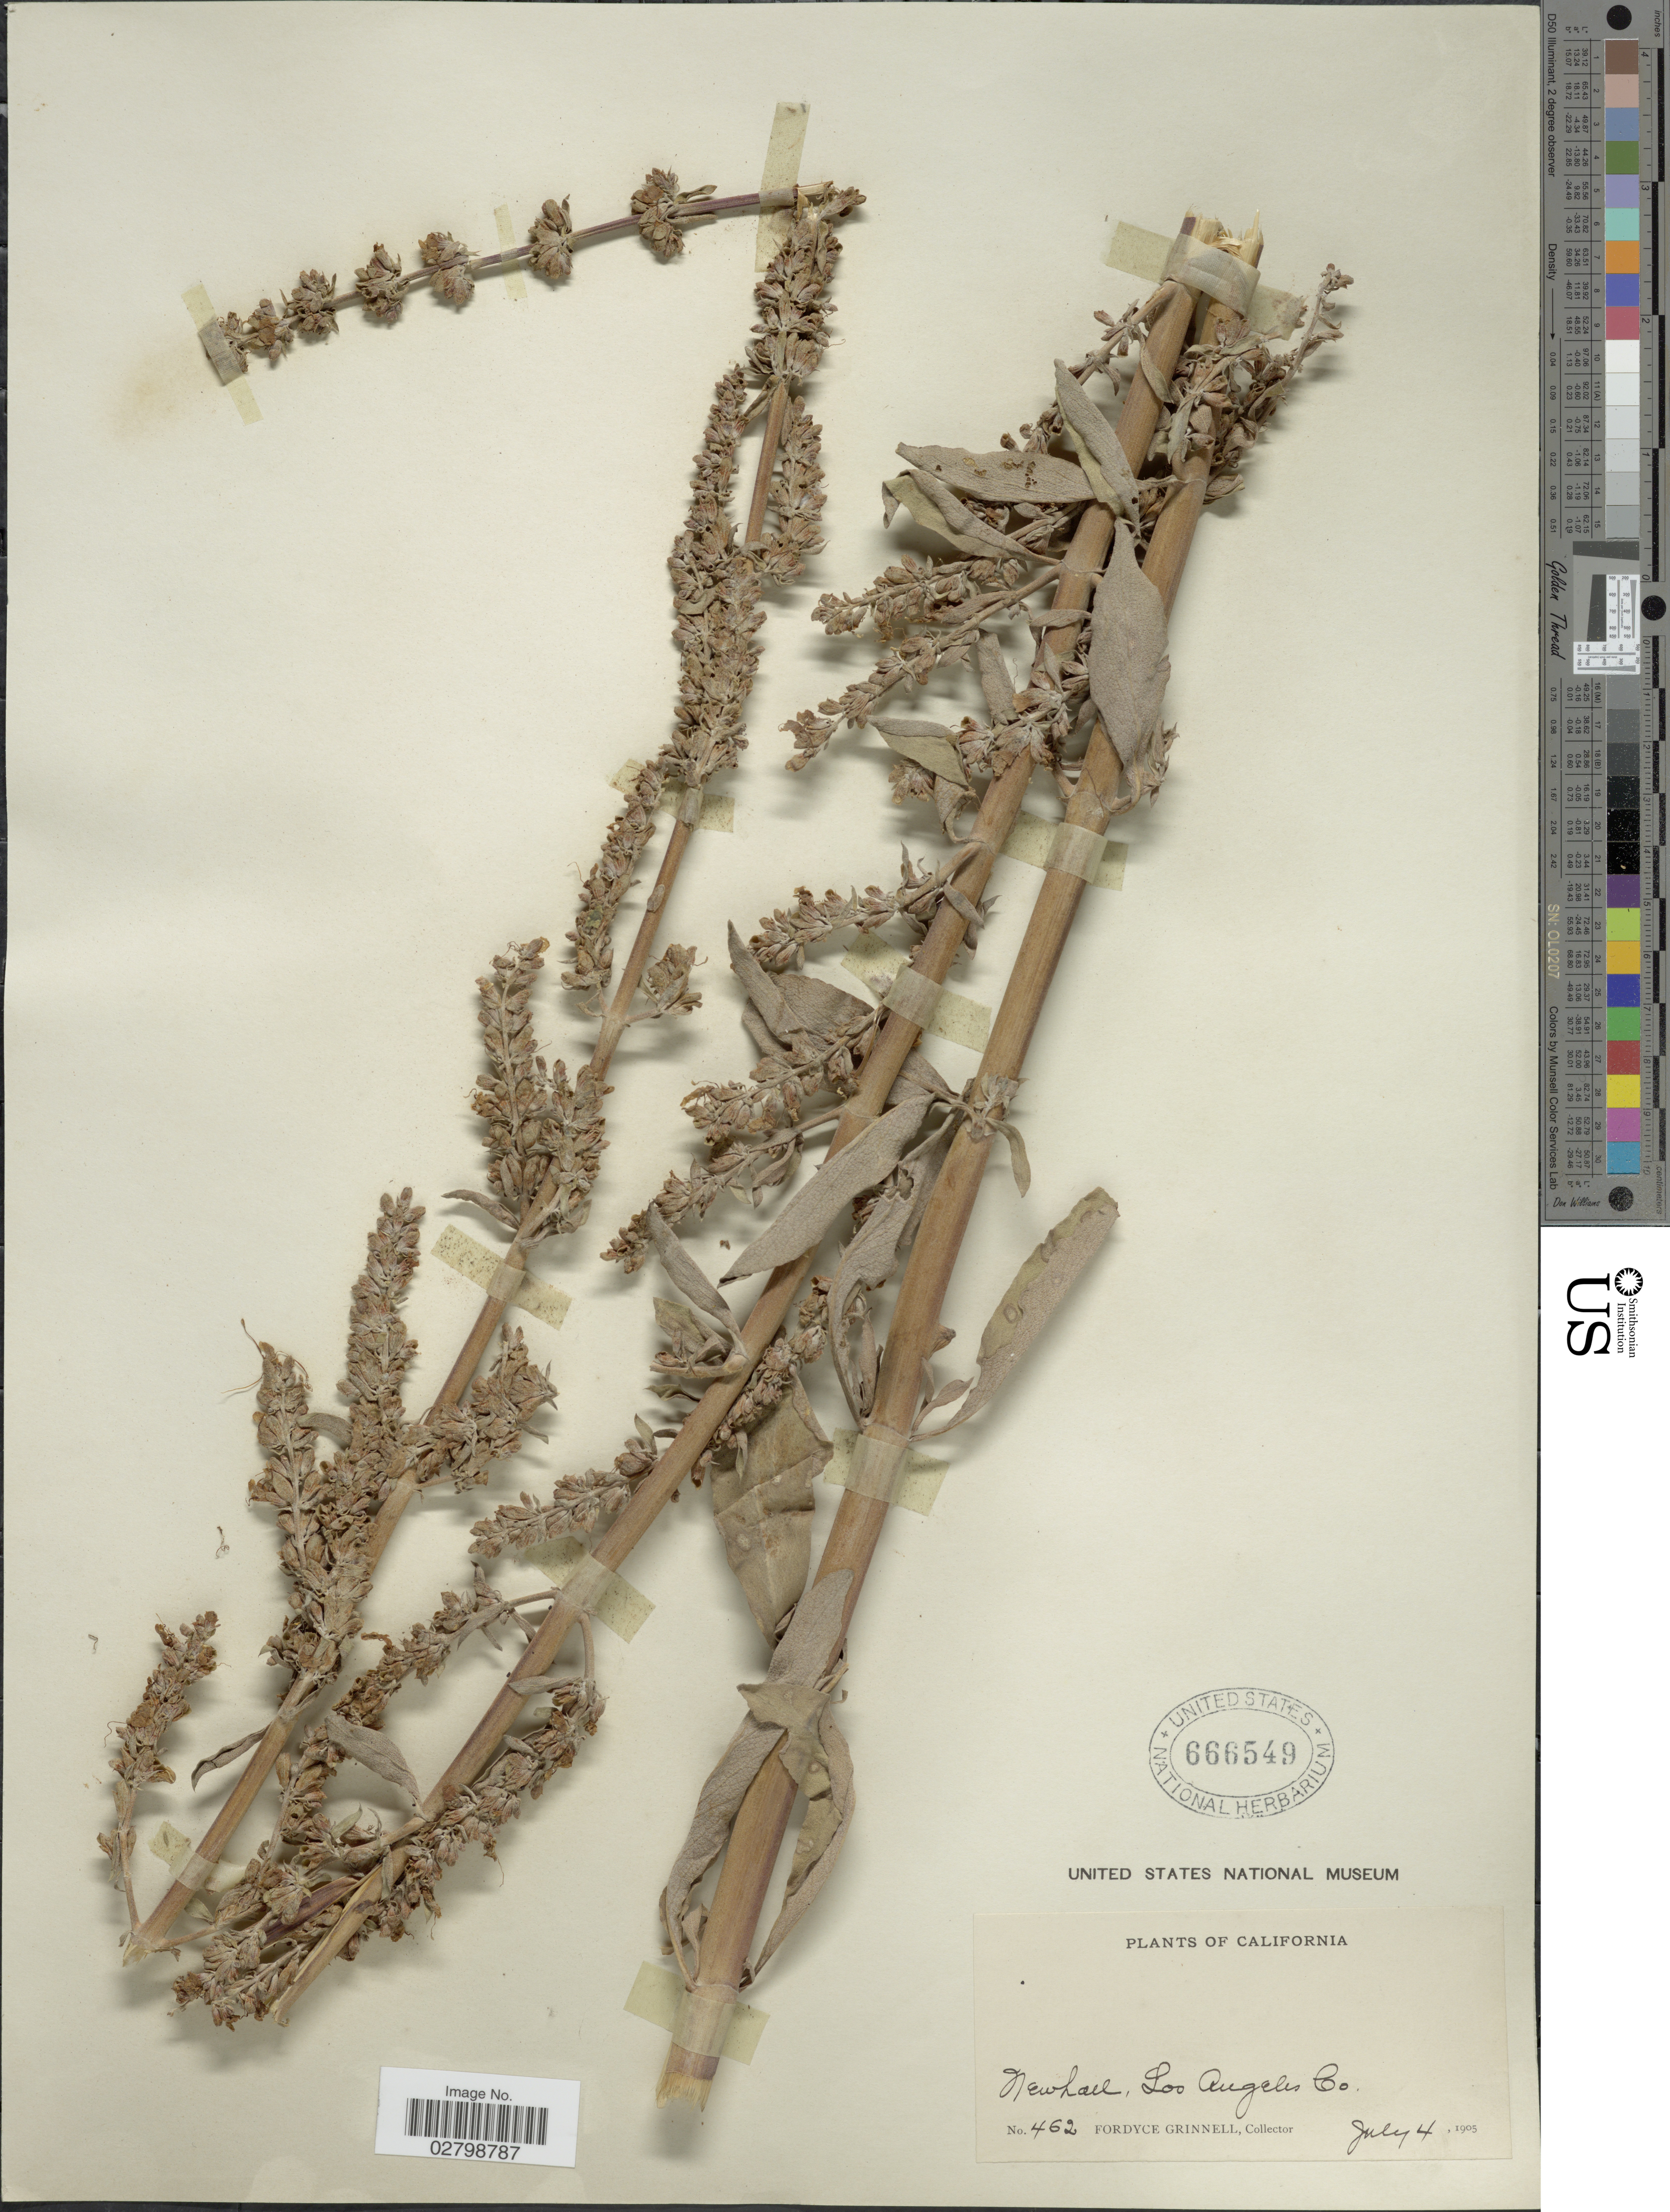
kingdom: Plantae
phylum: Tracheophyta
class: Magnoliopsida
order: Lamiales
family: Lamiaceae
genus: Salvia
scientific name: Salvia apiana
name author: Jeps.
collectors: F. Grinnell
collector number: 462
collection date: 1905-07-04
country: United States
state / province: California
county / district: Los Angeles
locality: Newhall, Los Angeles Co.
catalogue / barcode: US 666549